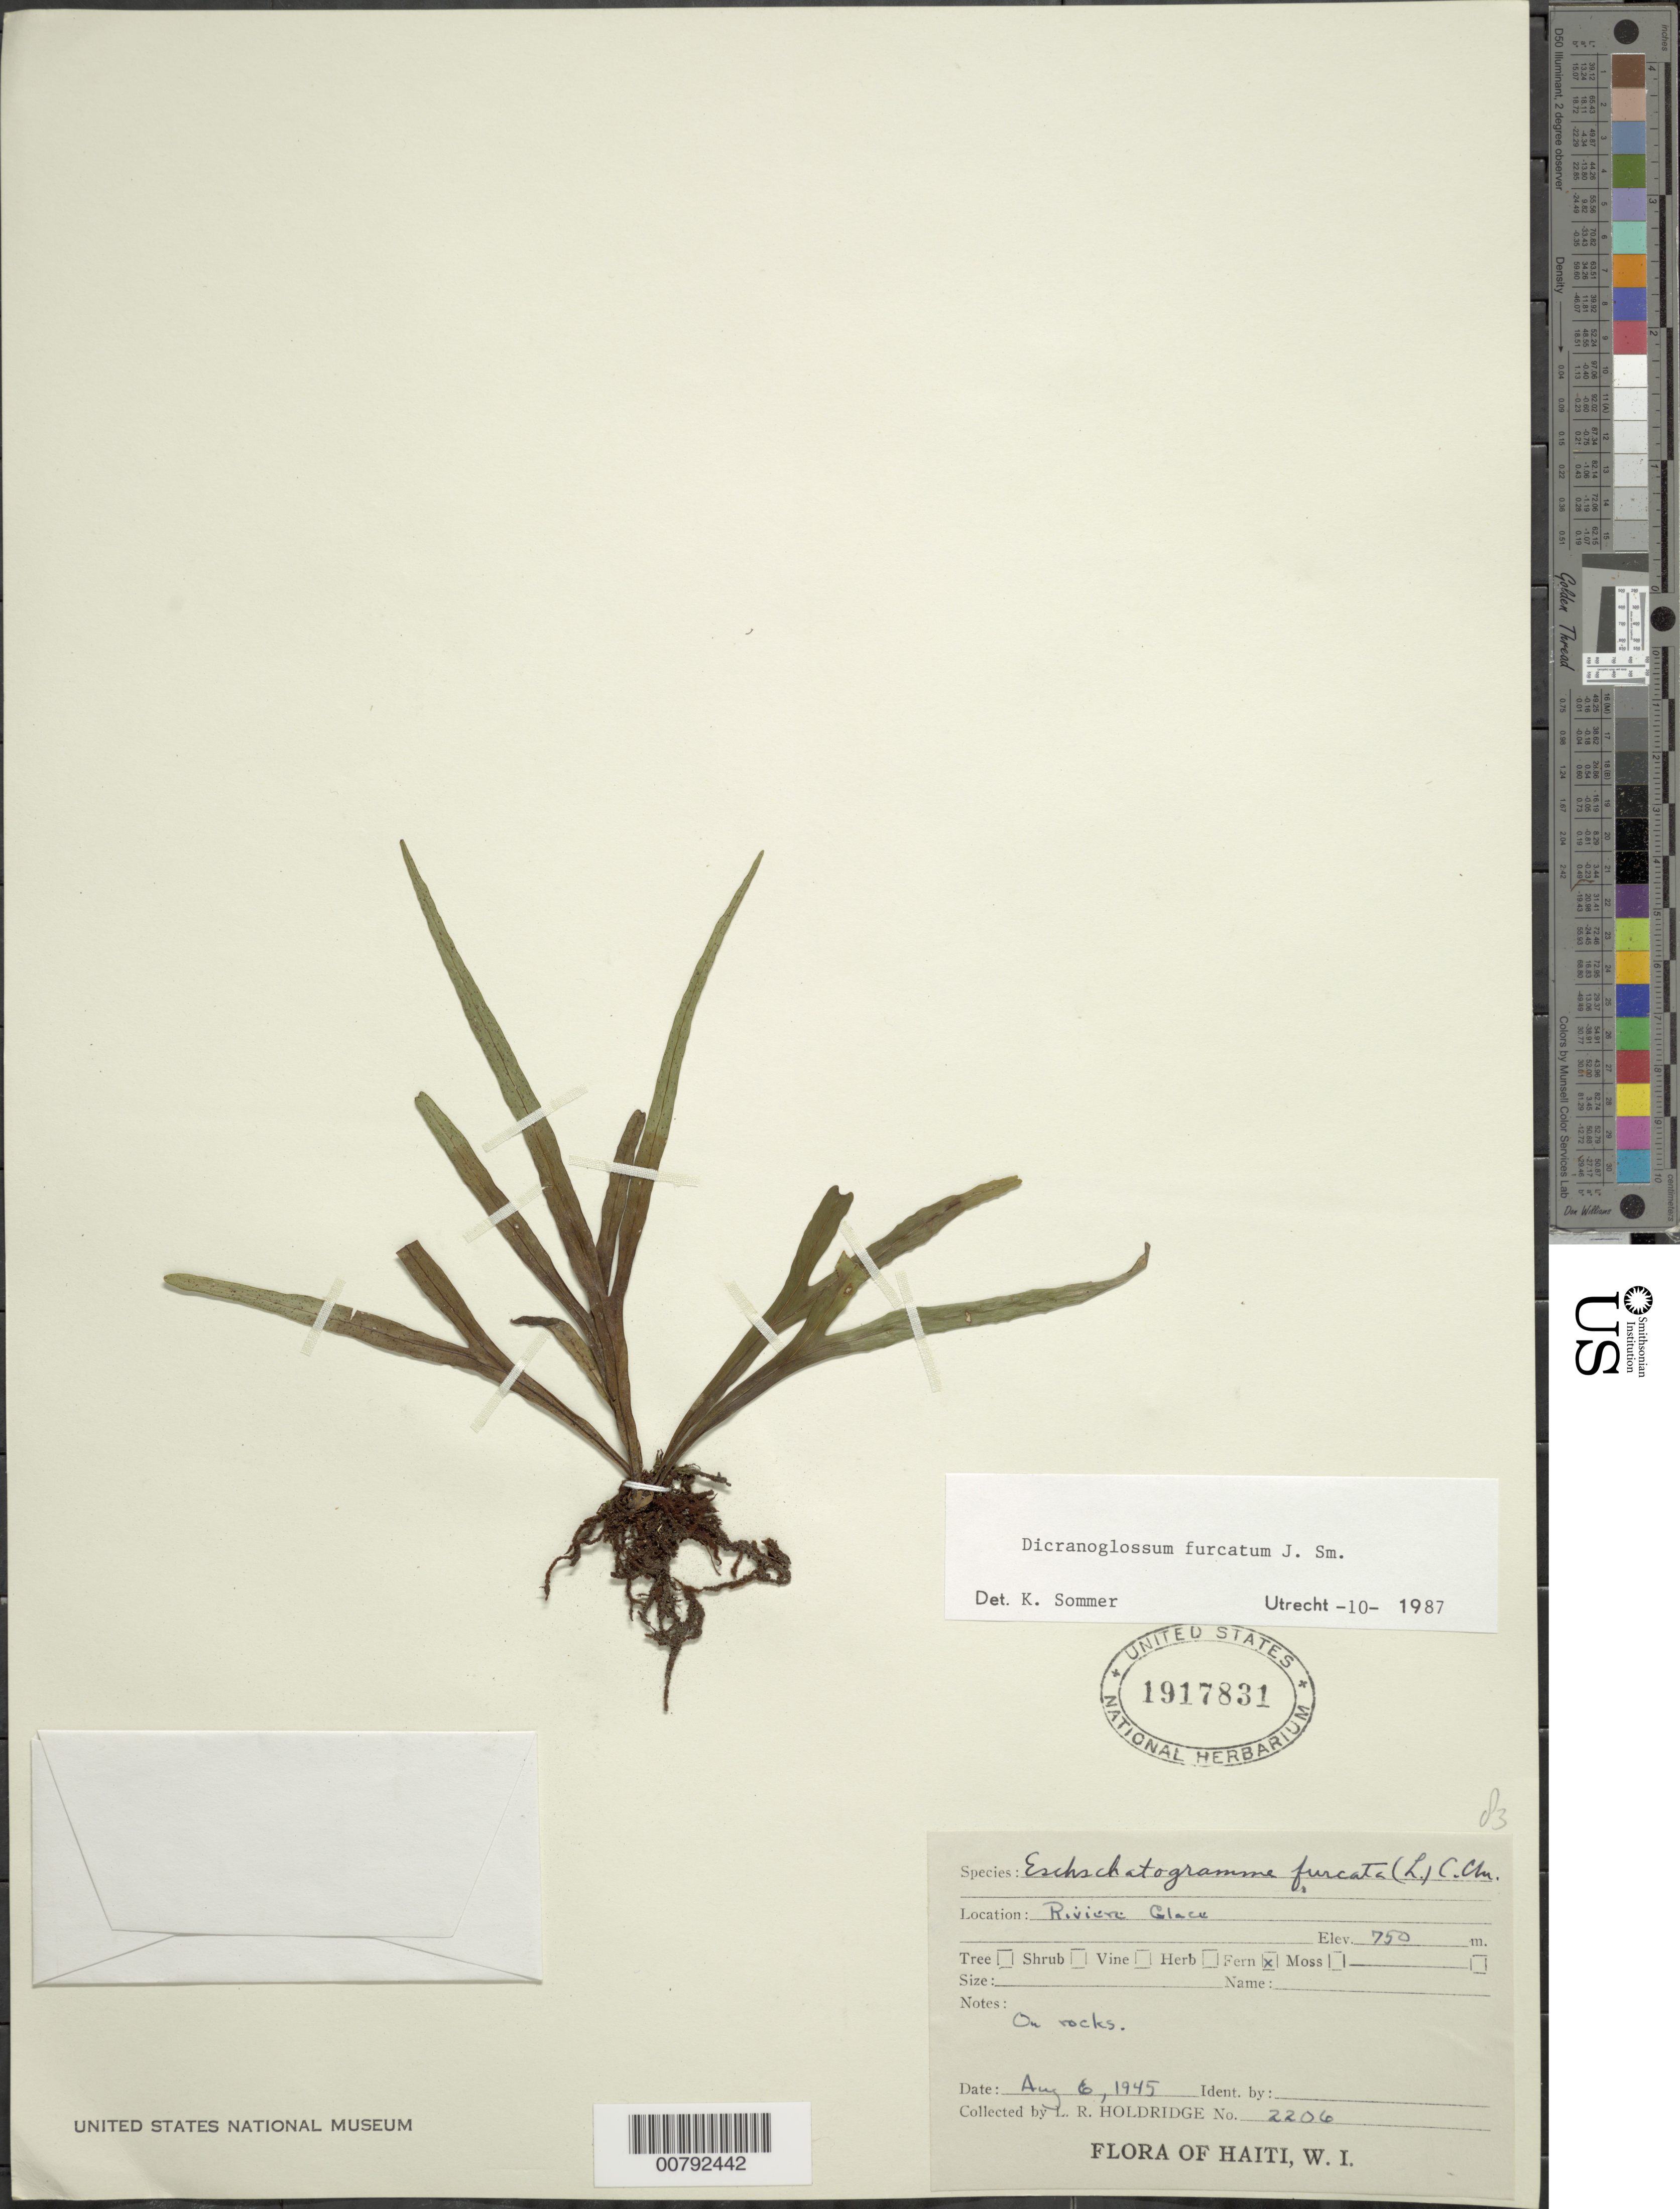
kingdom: Plantae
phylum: Tracheophyta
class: Polypodiopsida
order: Polypodiales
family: Polypodiaceae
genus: Pleopeltis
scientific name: Pleopeltis furcata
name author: (L.) A.R. Sm.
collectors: L. Holdridge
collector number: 2206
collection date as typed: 06 Aug 1945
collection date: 1945-08-06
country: Haiti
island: Hispaniola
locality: Riviere Glace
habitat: On rocks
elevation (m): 750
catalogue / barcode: US 1917831